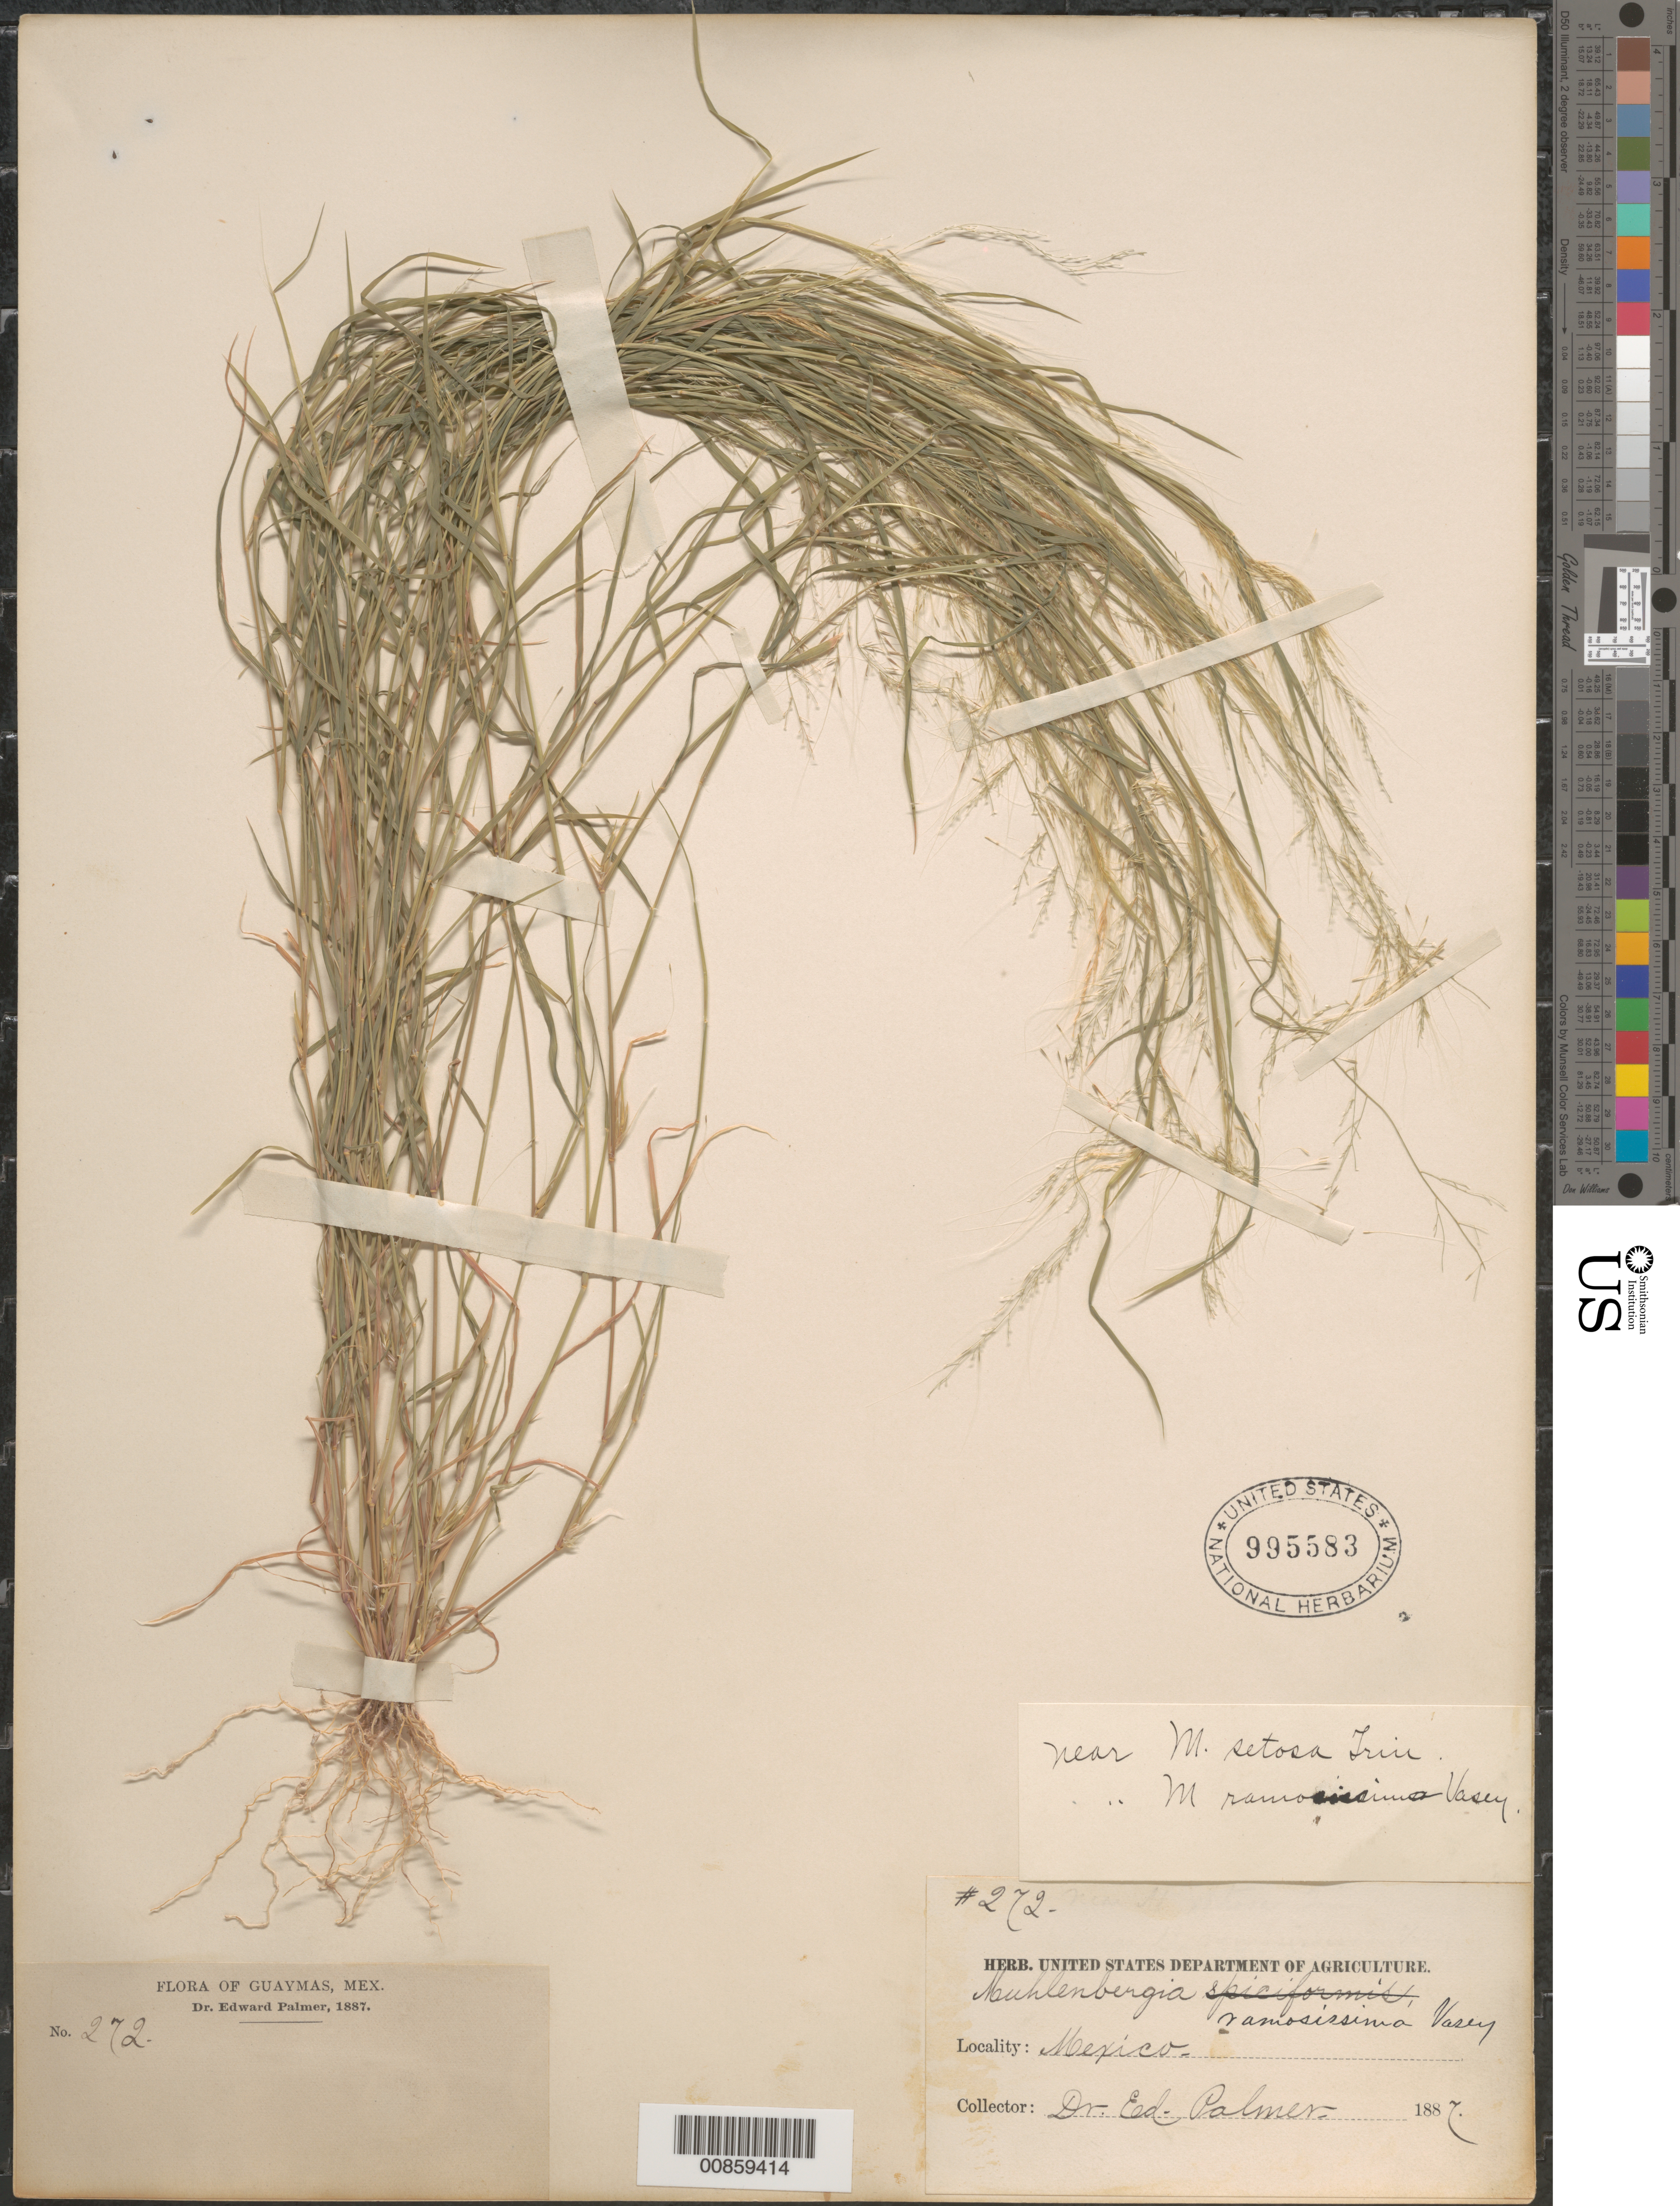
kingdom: Plantae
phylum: Tracheophyta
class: Liliopsida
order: Poales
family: Poaceae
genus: Muhlenbergia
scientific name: Muhlenbergia microsperma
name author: (DC.) Kunth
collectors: E. Palmer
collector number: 272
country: Mexico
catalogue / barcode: US 995583